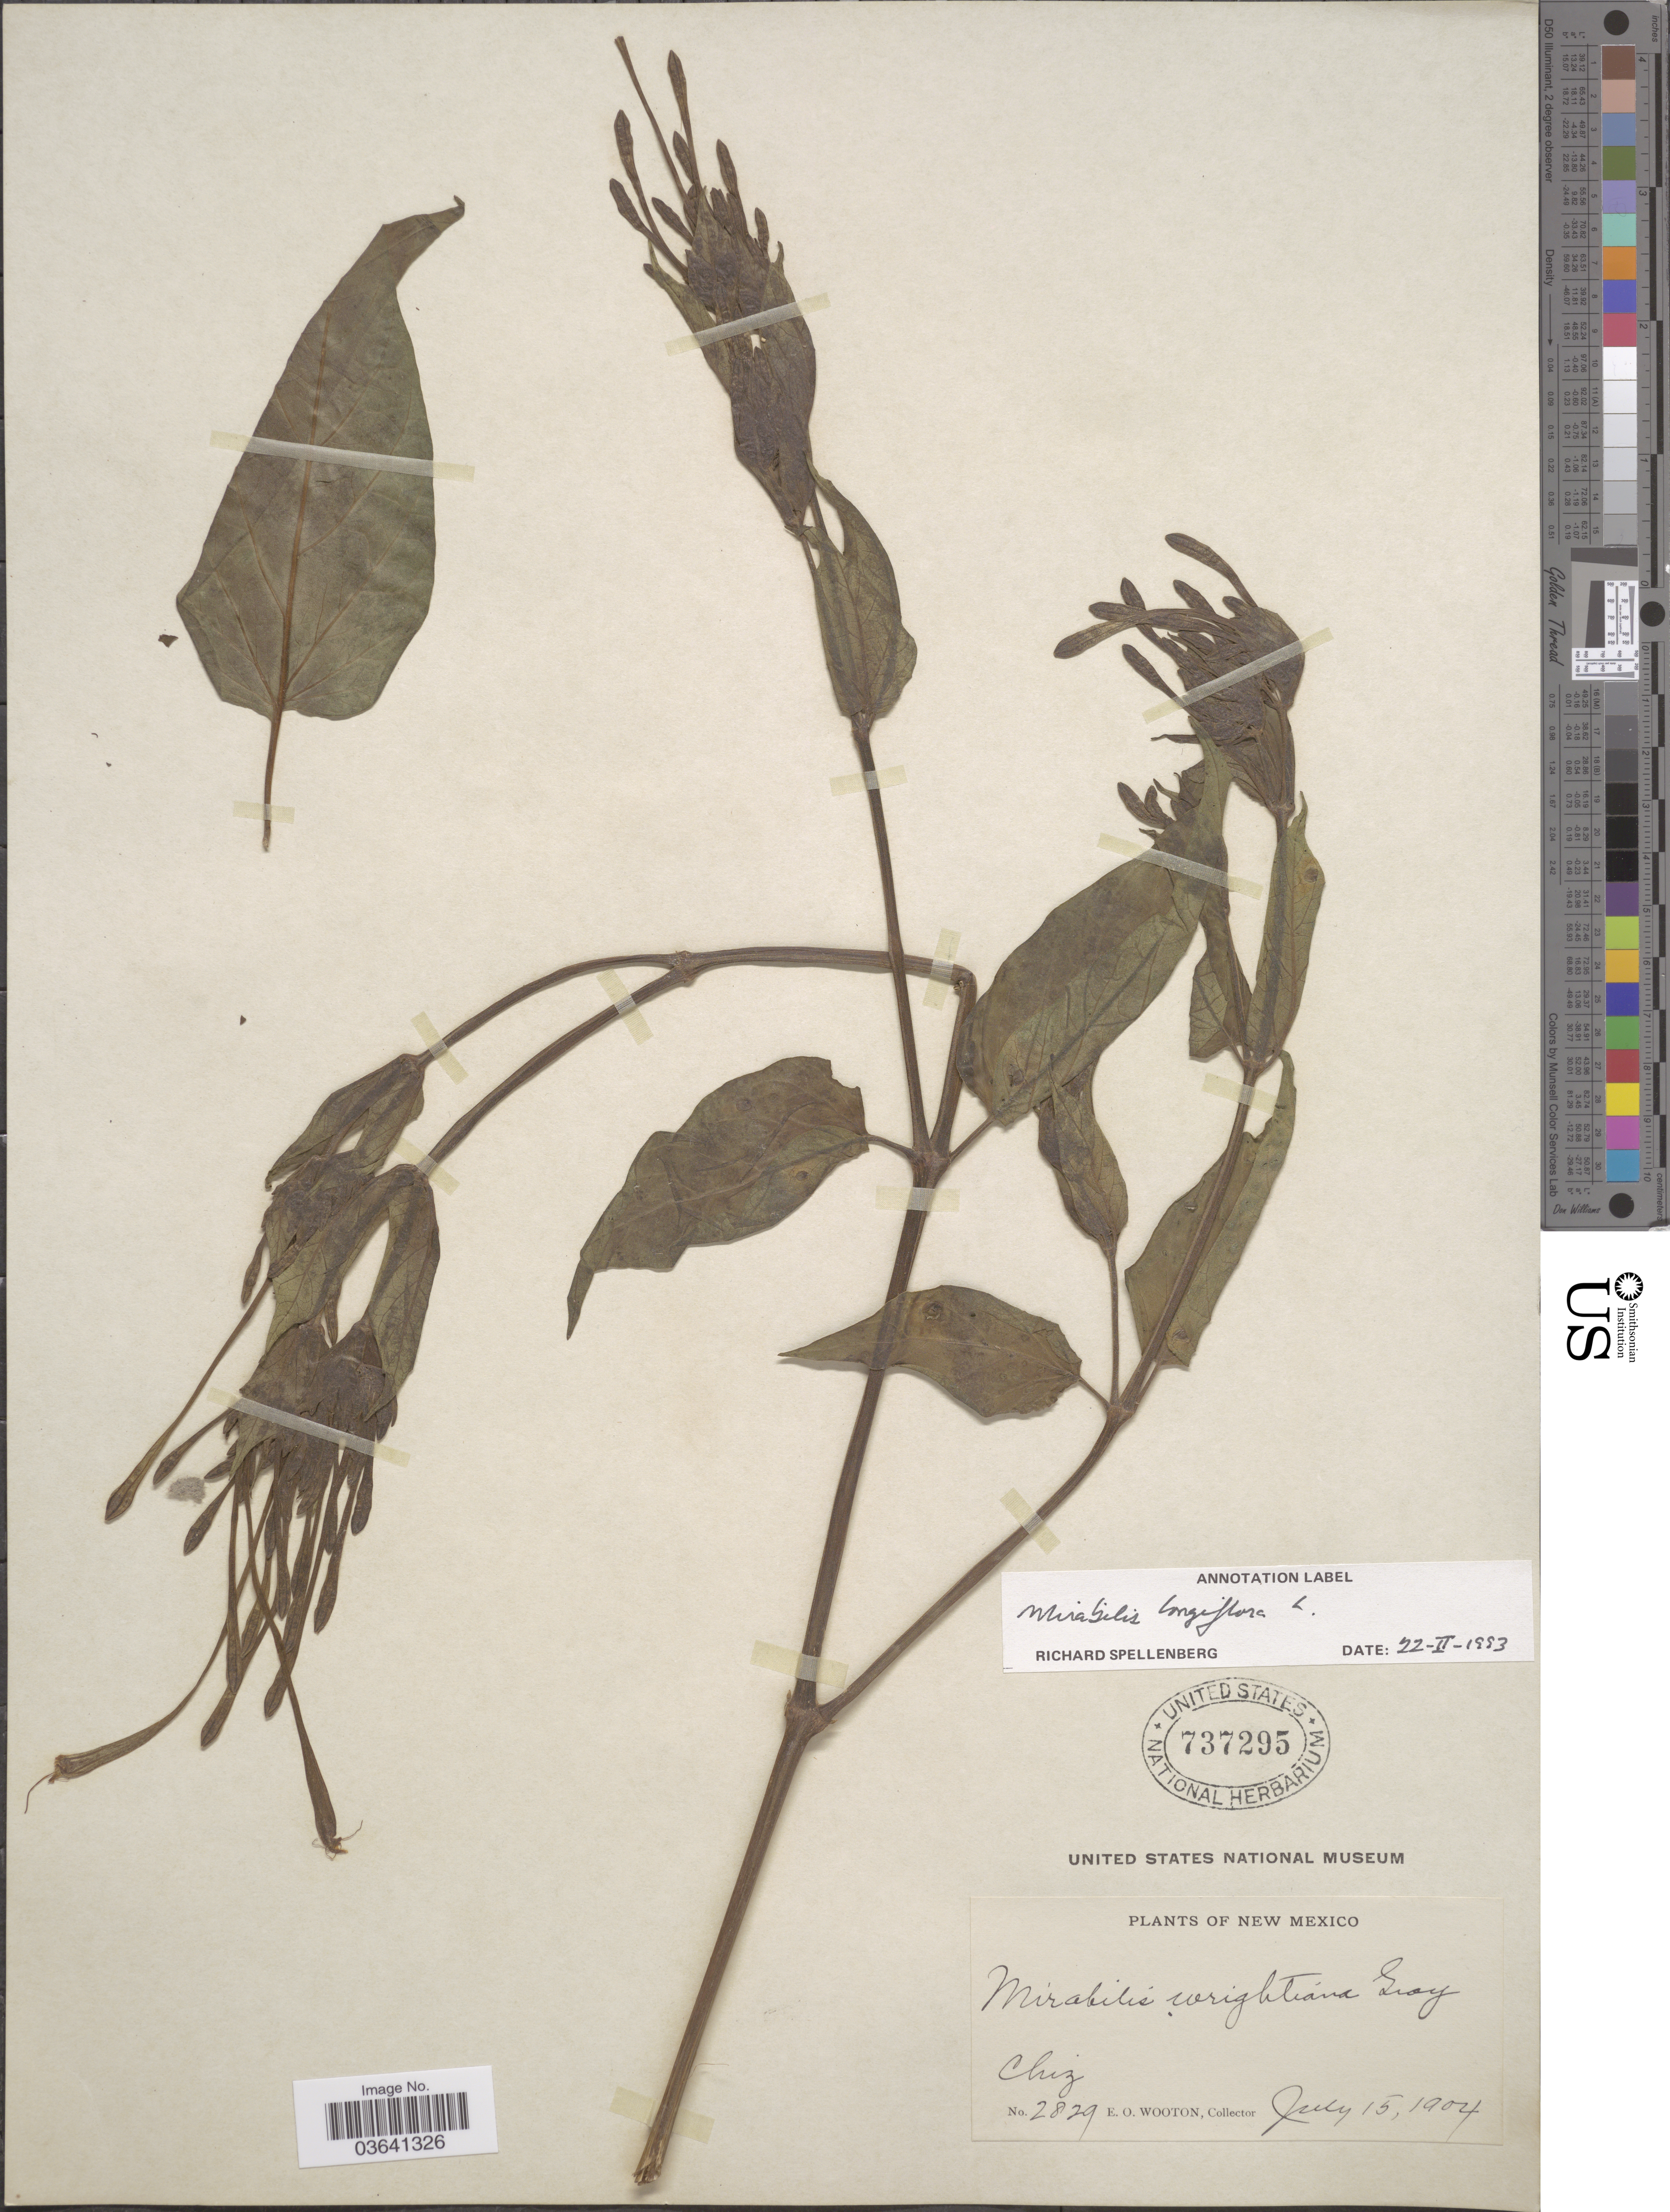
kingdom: Plantae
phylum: Tracheophyta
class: Magnoliopsida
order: Caryophyllales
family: Nyctaginaceae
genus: Mirabilis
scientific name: Mirabilis wrightiana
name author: A. Gray & Britton ex Kearney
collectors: E. O. Wooton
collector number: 2829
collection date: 1904-07-15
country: United States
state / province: New Mexico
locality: Chiz.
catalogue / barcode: US 737295